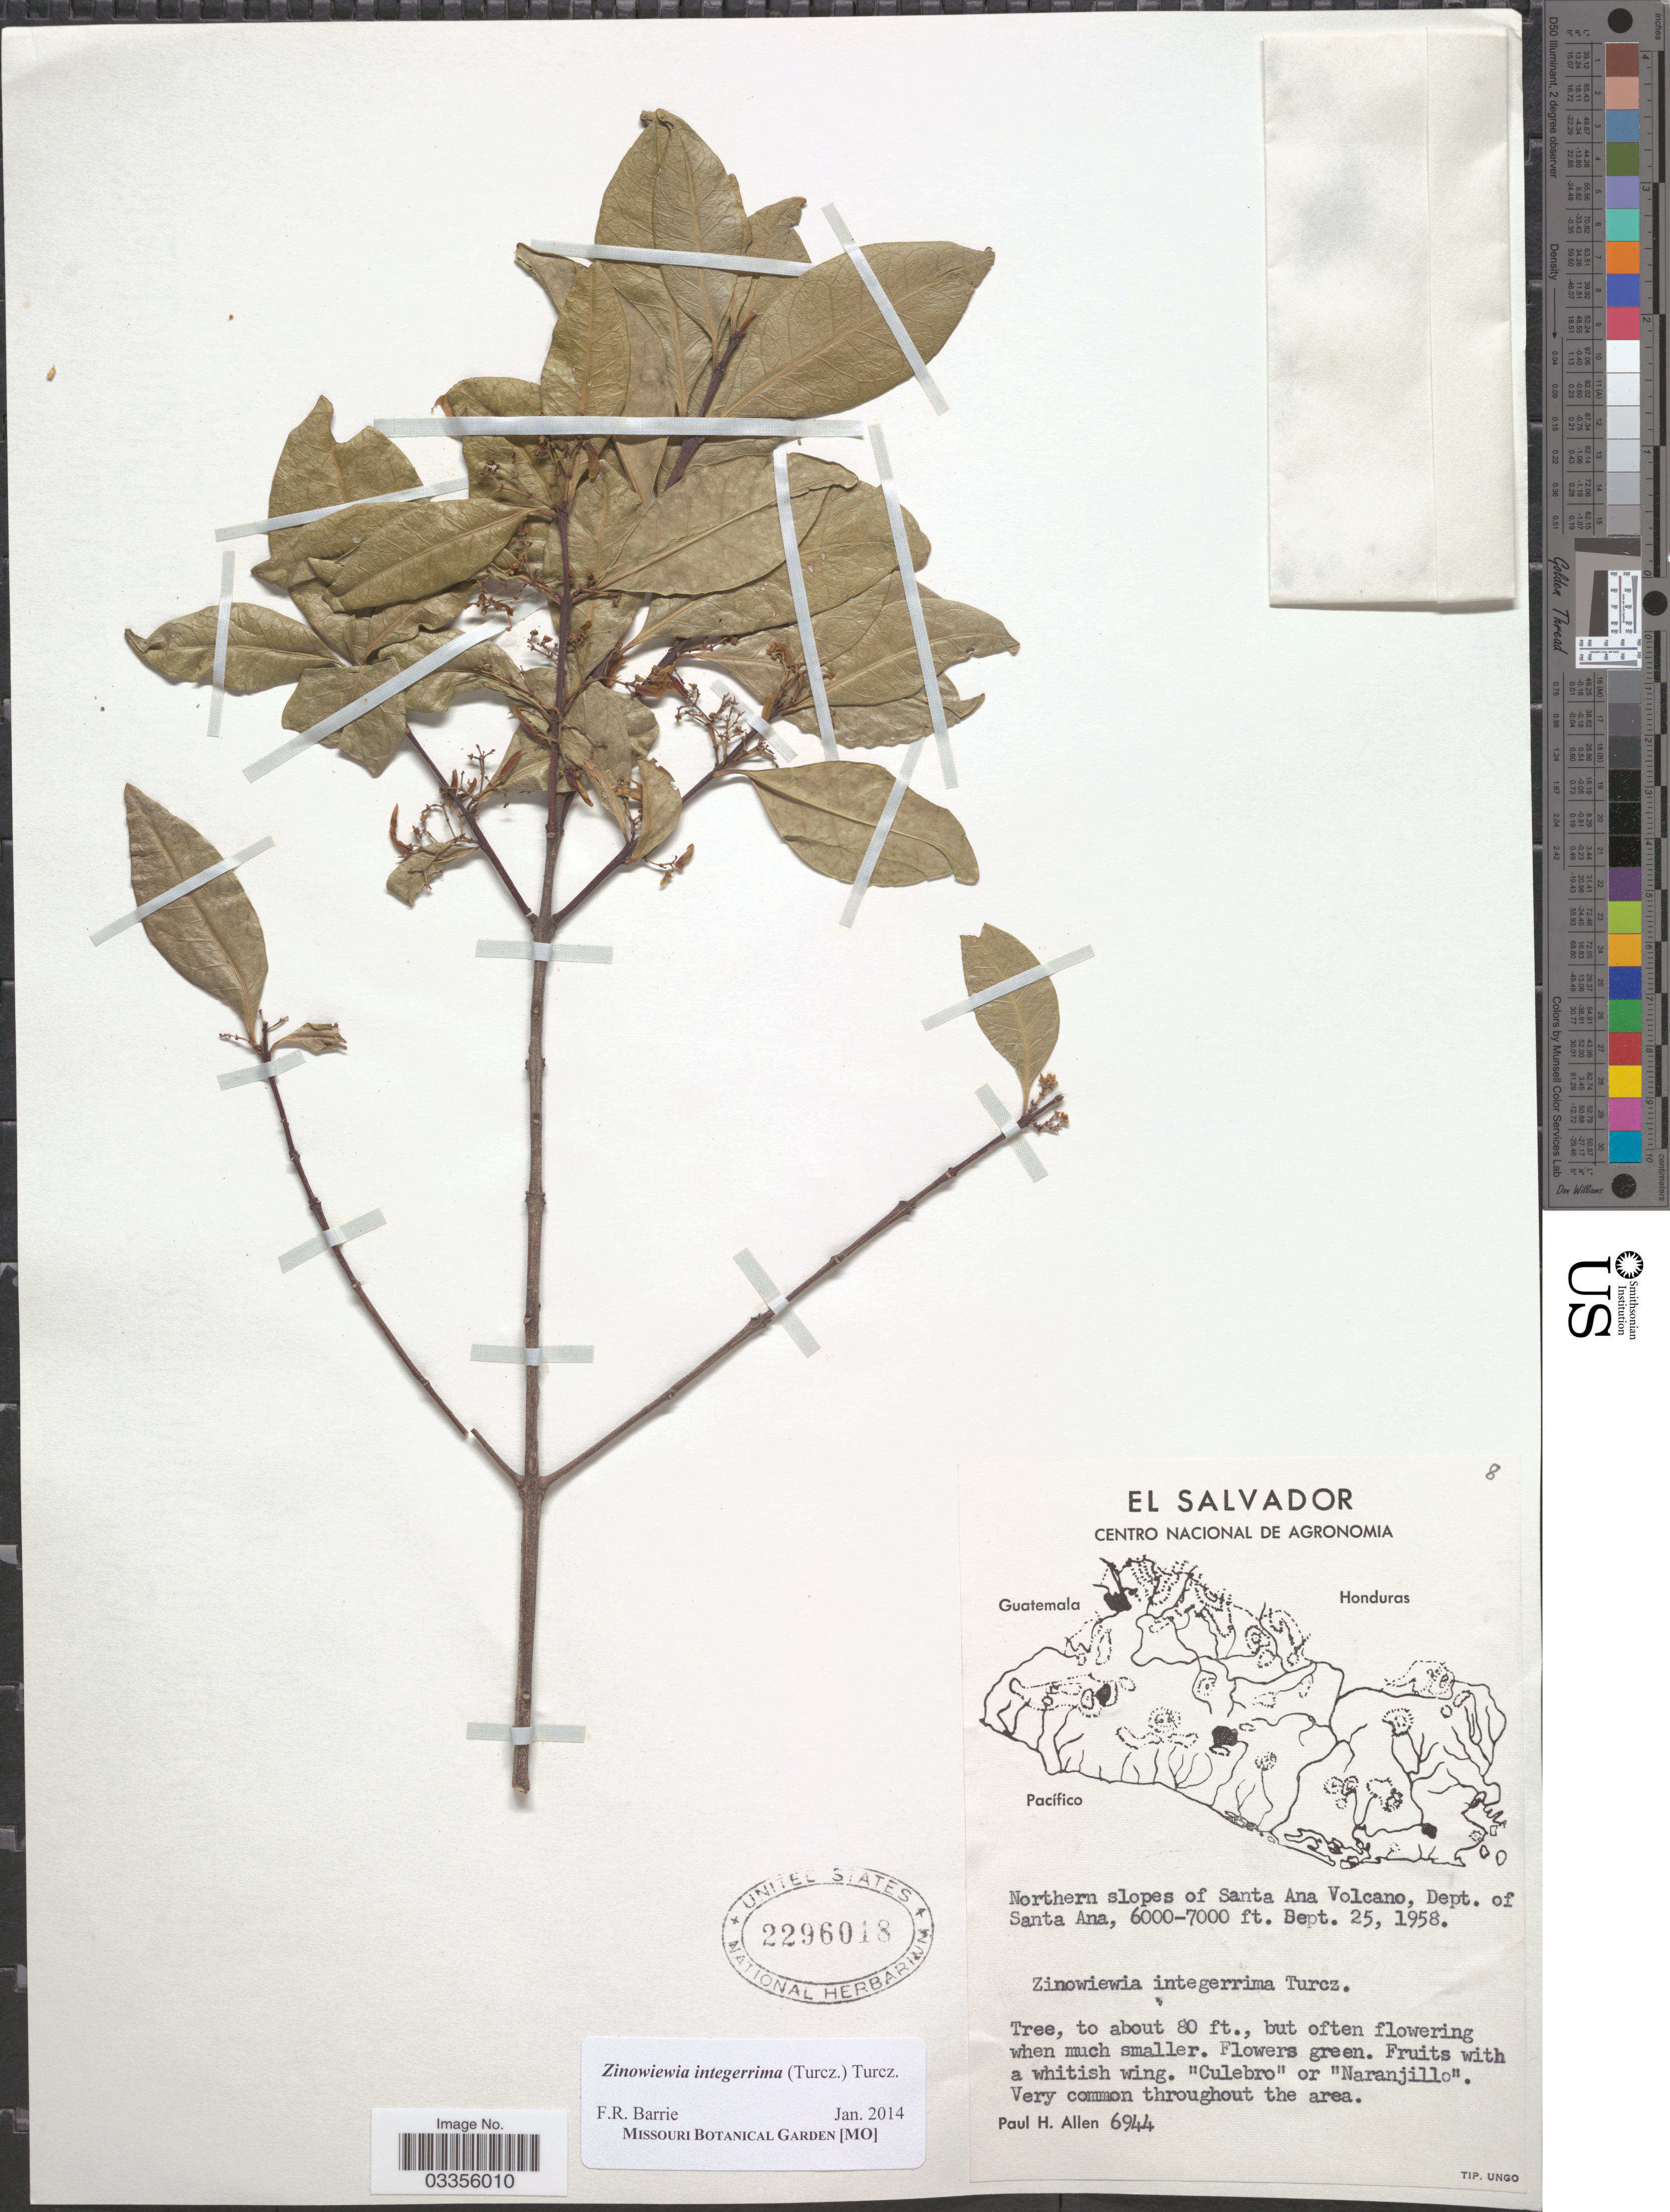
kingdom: Plantae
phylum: Tracheophyta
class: Magnoliopsida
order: Celastrales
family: Celastraceae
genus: Zinowiewia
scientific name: Zinowiewia integerrima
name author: (Turcz.) Turcz.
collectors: P. H. Allen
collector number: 6944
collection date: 1958-09-25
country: El Salvador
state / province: Santa Ana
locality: Northern slopes of Santa Ana Volcano, Dept. of Santa Ana.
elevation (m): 1829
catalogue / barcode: US 2296018